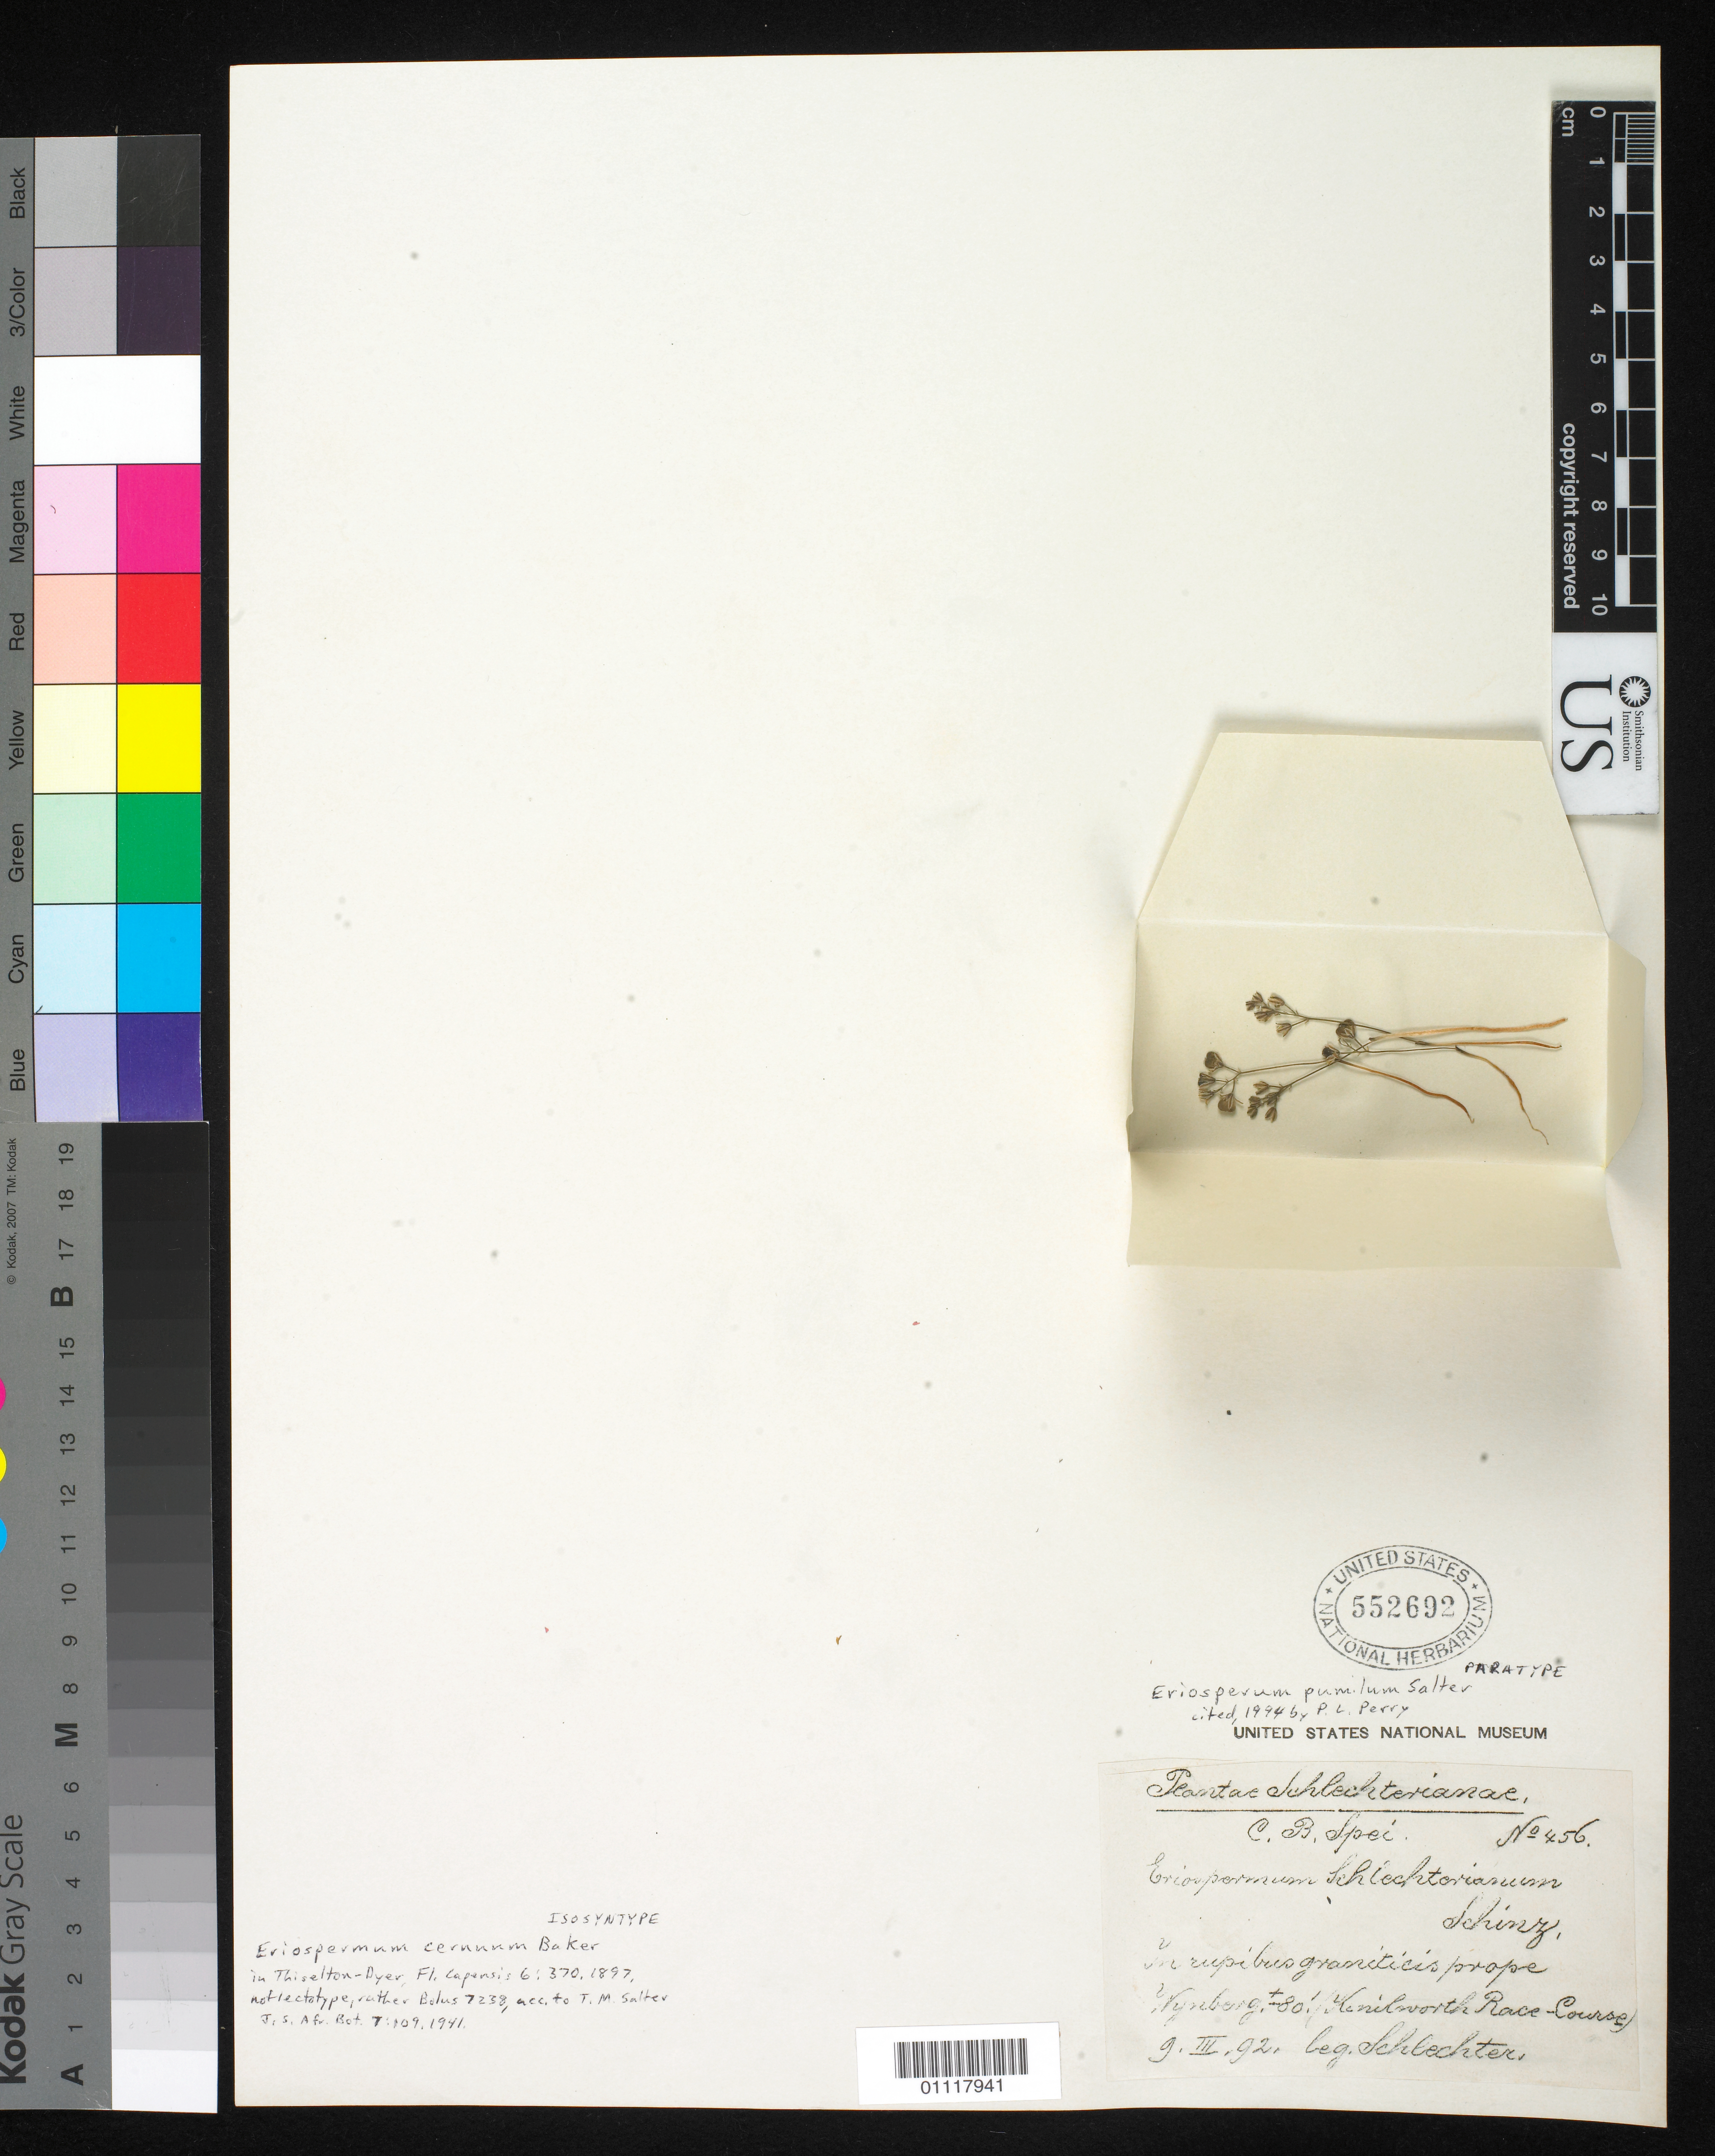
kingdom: Plantae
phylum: Tracheophyta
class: Liliopsida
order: Asparagales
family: Asparagaceae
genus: Eriospermum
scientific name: Eriospermum cernuum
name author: Baker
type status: Isosyntype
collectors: Schlechter, --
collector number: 456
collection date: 1892-03-09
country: South Africa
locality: Kenilworth racecourse, near Wynberg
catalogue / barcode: US 552692